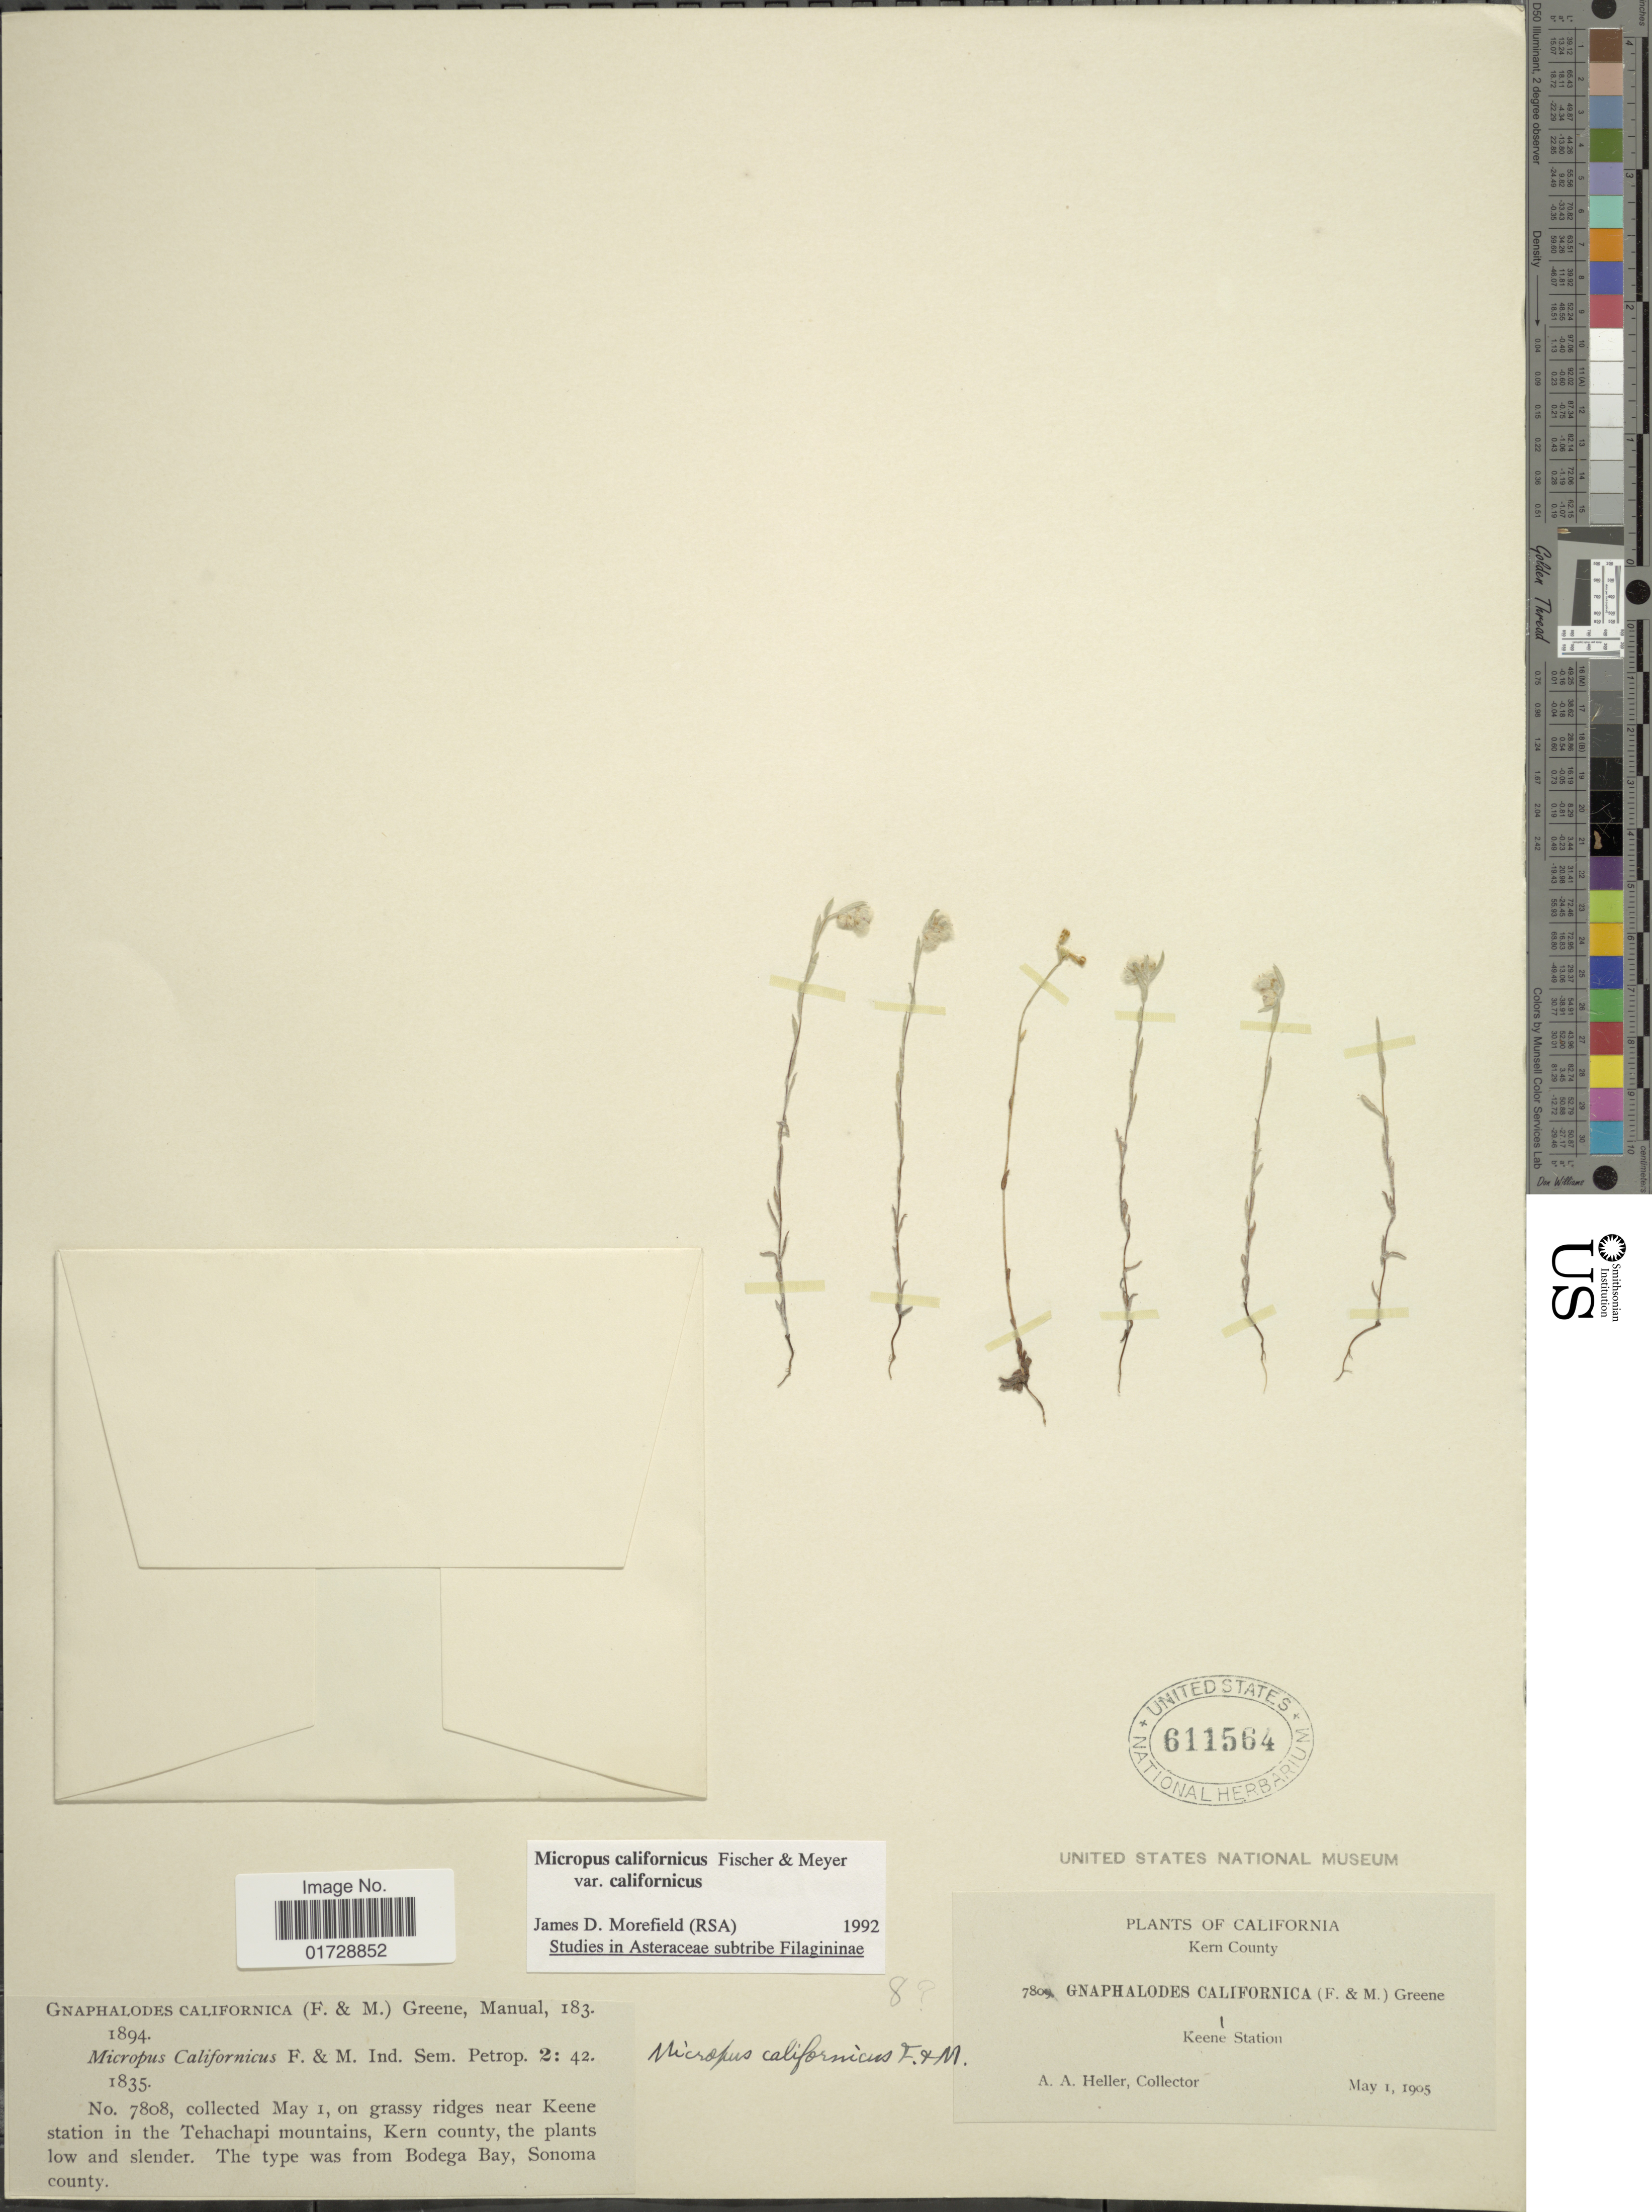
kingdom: Plantae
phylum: Tracheophyta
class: Magnoliopsida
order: Asterales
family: Asteraceae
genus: Micropus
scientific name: Micropus californicus var. californicus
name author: Fisch. & C.A. Mey.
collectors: A. A. Heller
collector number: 7808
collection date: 1905-05-01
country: United States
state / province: California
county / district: Kern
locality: Kern County, Keene Station, on grassy ridges near Keene station in the Tehachapi mountains, Kern County, the plants low and slender. The type was from Bodega Bay, Sonoma county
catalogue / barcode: US 611564